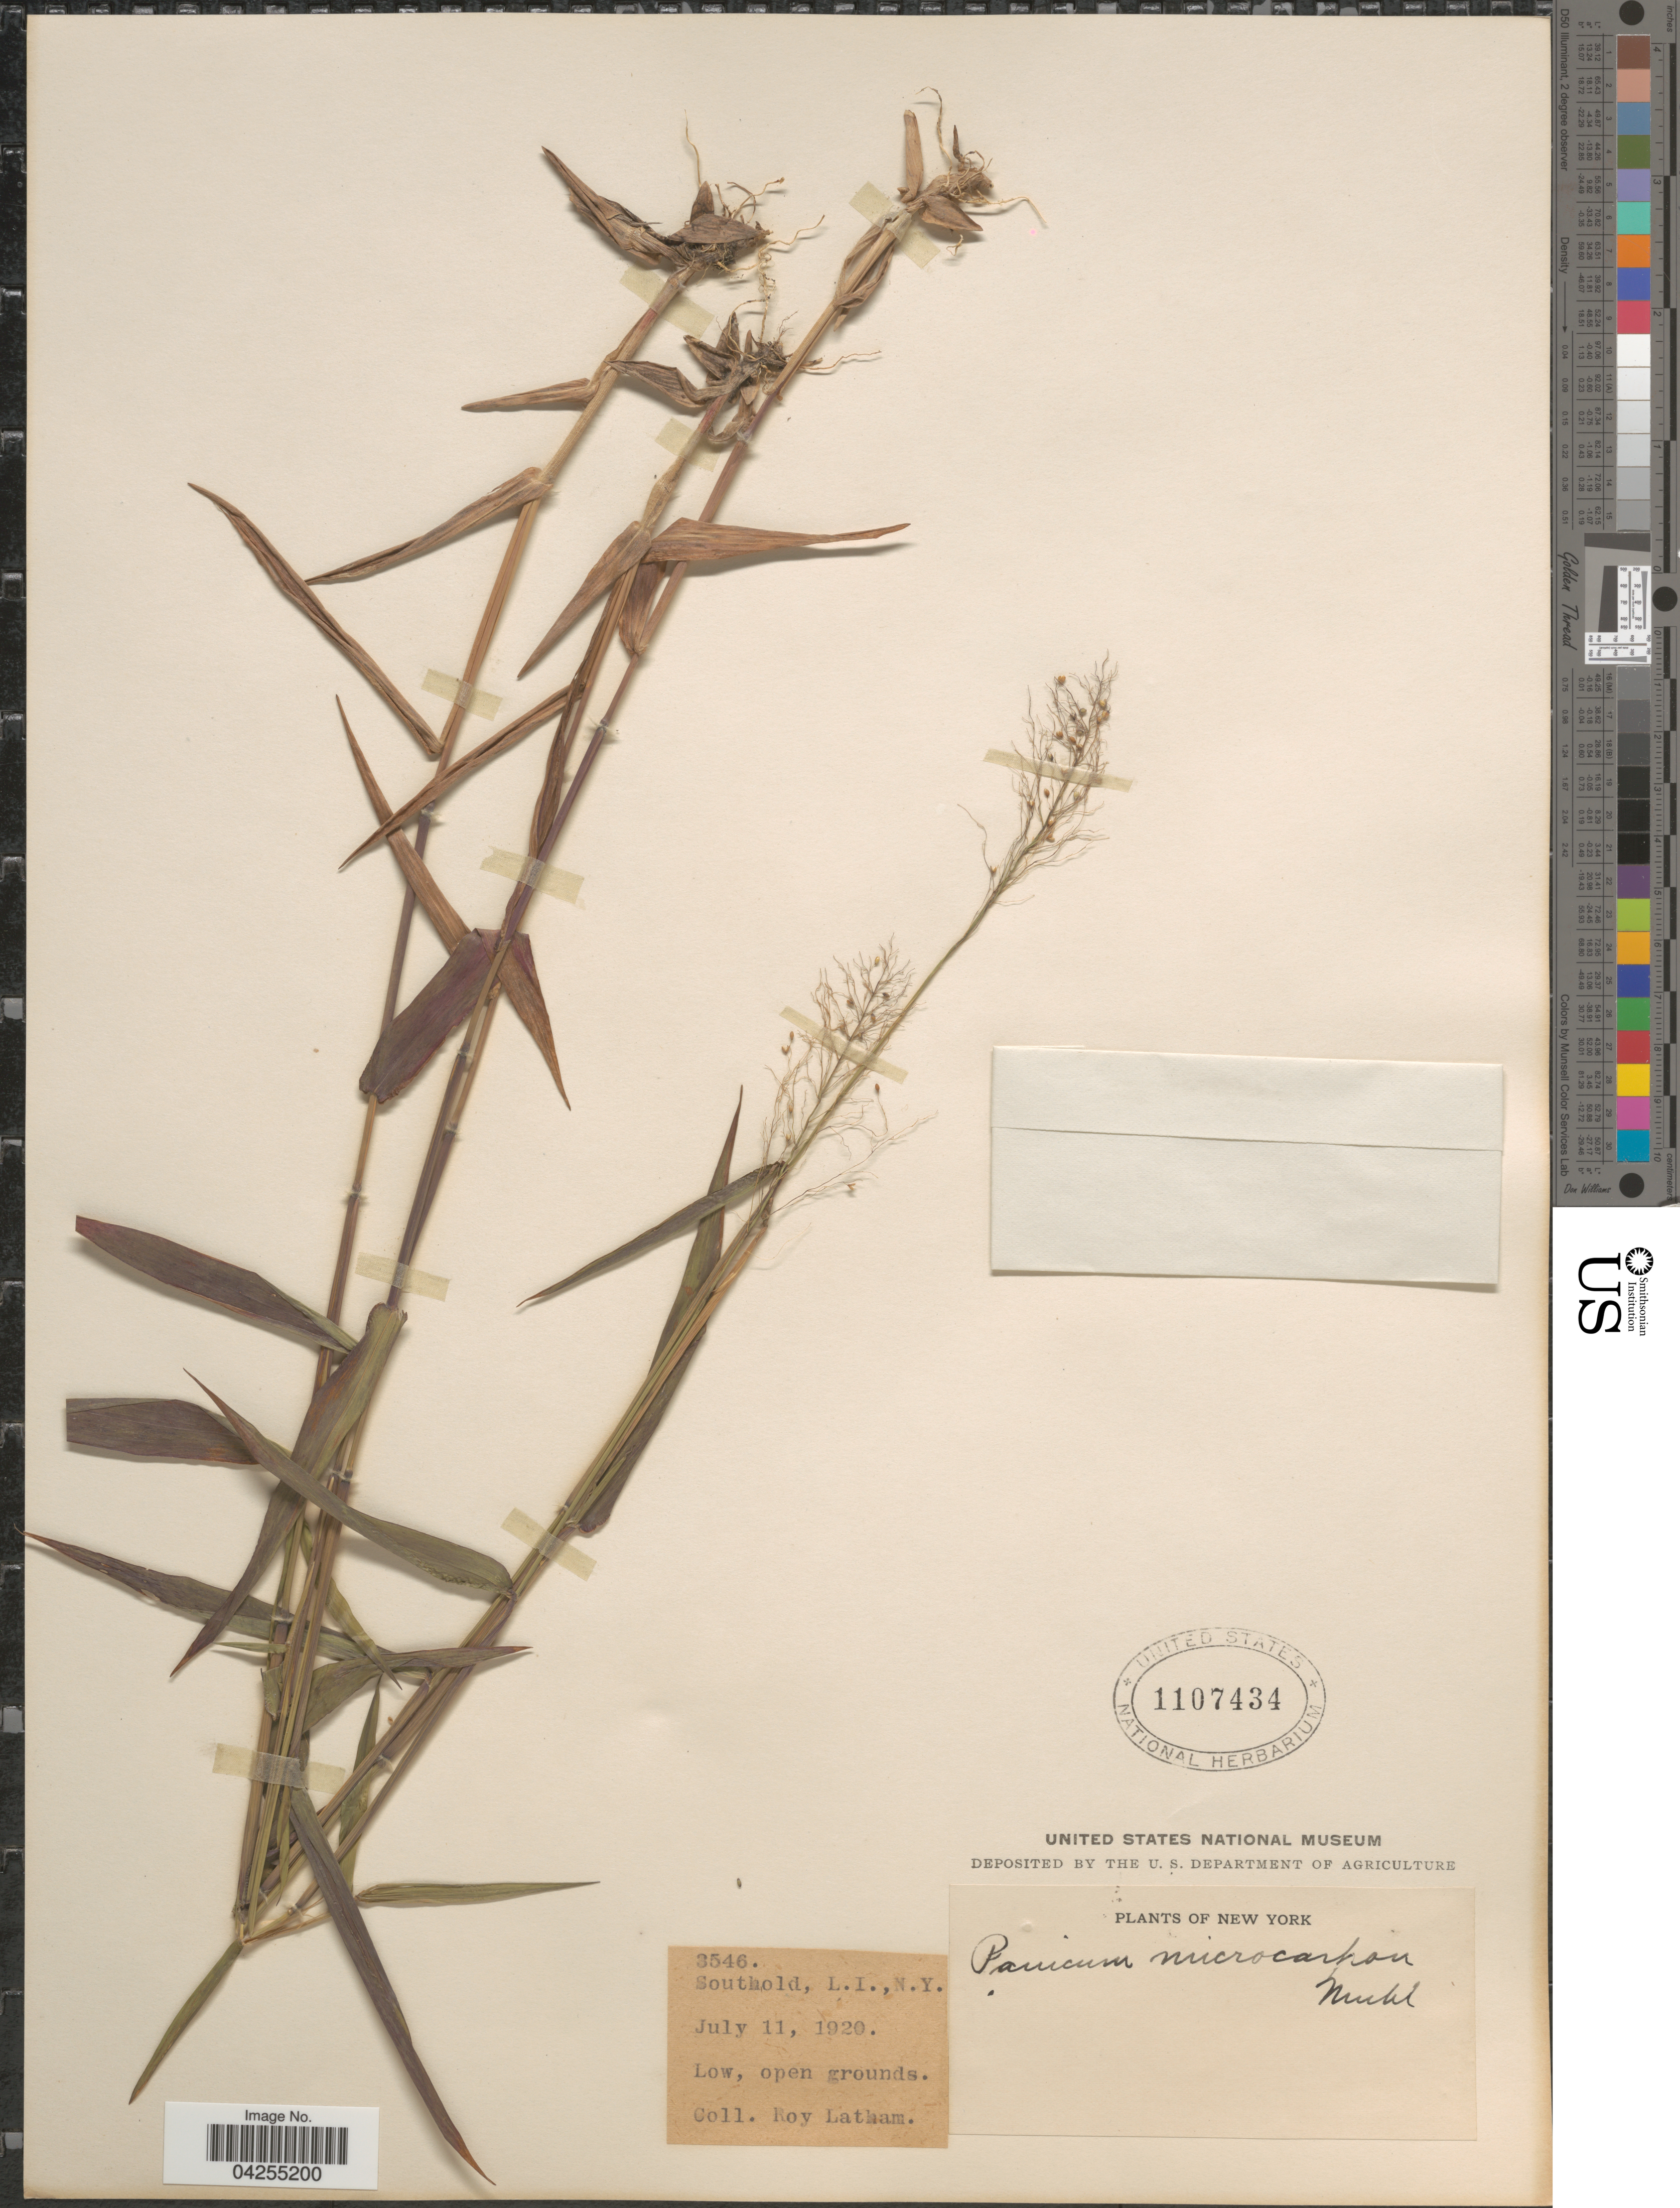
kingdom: Plantae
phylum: Tracheophyta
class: Liliopsida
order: Poales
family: Poaceae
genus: Dichanthelium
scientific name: Dichanthelium dichotomum var. dichotomum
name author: (L.) Gould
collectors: R. Latham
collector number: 3546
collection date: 1920-07-11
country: United States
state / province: New York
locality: Southold, L.I.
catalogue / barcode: US 1107434